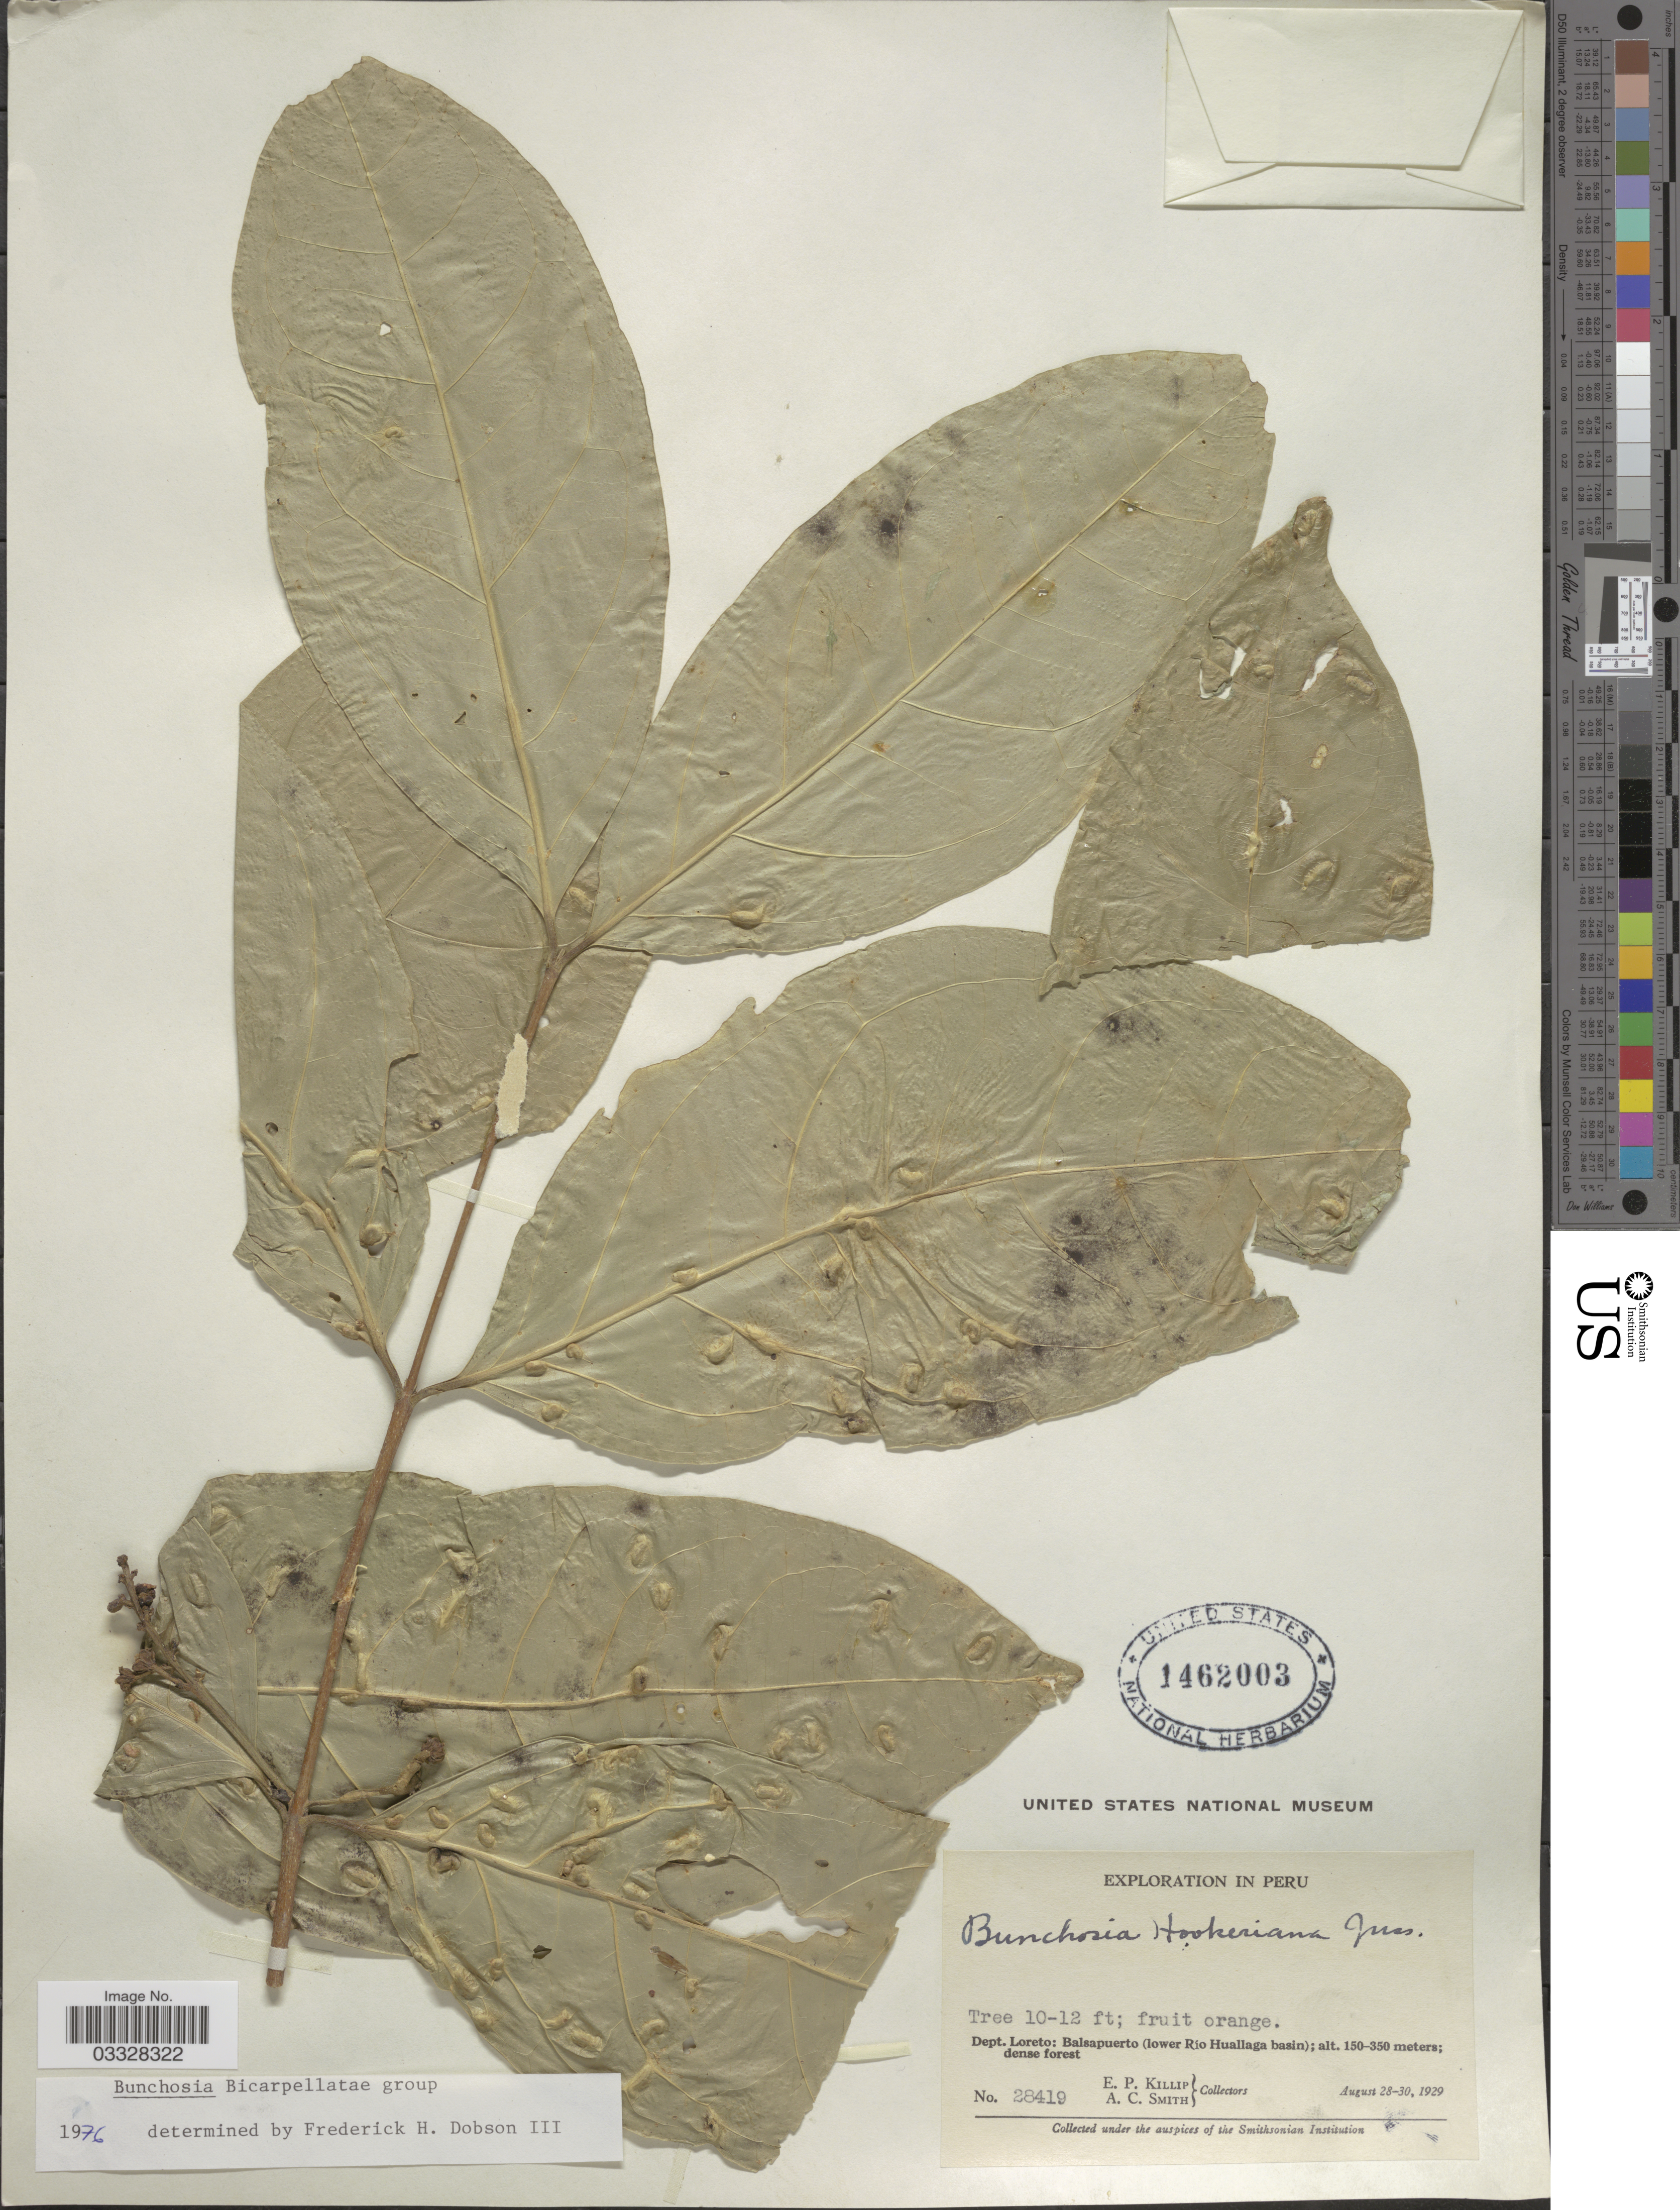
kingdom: Plantae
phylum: Tracheophyta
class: Magnoliopsida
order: Malpighiales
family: Malpighiaceae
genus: Bunchosia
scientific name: Bunchosia hookeriana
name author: A. Juss.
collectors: E. P. Killip & A. C. Smith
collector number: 28419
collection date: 1929-08-28/1929-08-30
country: Peru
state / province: Loreto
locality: Dept. Loreto: Balsapuerto (lower Río Huallaga basin).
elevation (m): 150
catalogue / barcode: US 1462003